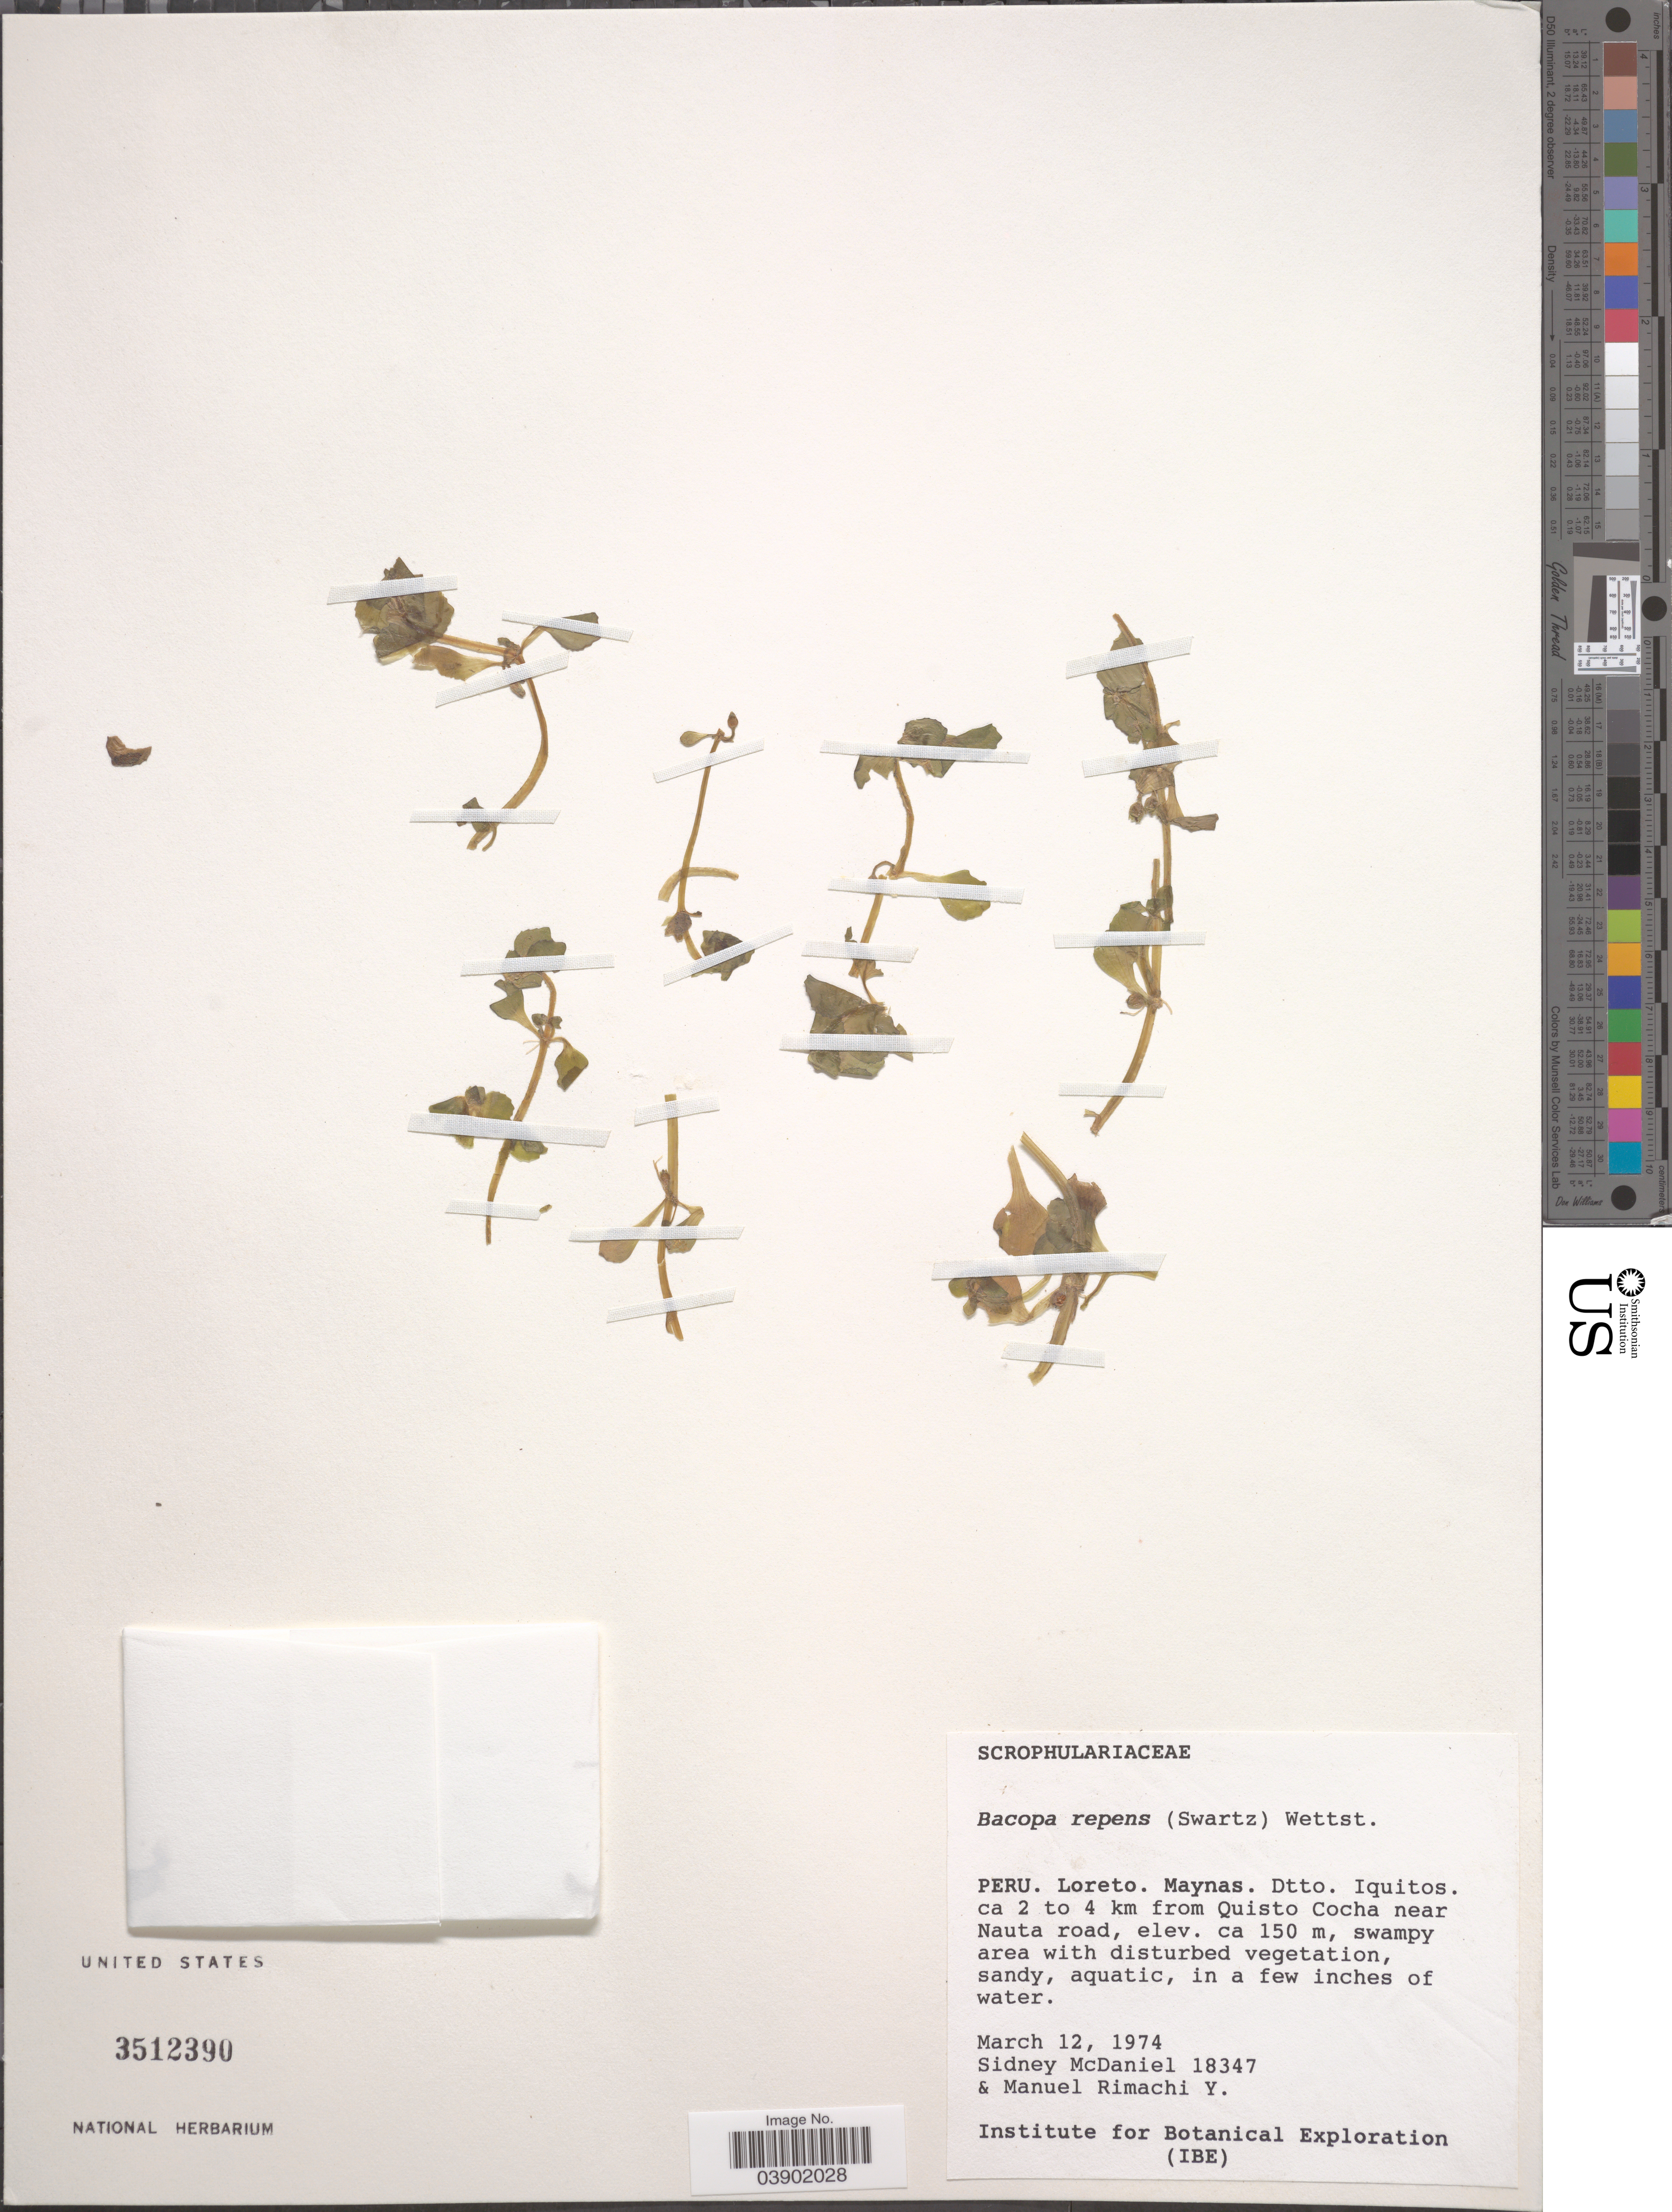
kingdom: Plantae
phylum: Tracheophyta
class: Magnoliopsida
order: Lamiales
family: Plantaginaceae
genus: Bacopa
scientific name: Bacopa repens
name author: (Sw.) Wettst.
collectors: S. McDaniel & M. Rimachi Y.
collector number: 18347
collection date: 1974-03-12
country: Peru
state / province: Loreto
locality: Maynas. Dtto. Iquitos. ca 2 to 4 km from Quisto Cocha near Nauta road.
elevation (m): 150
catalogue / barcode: US 3512390